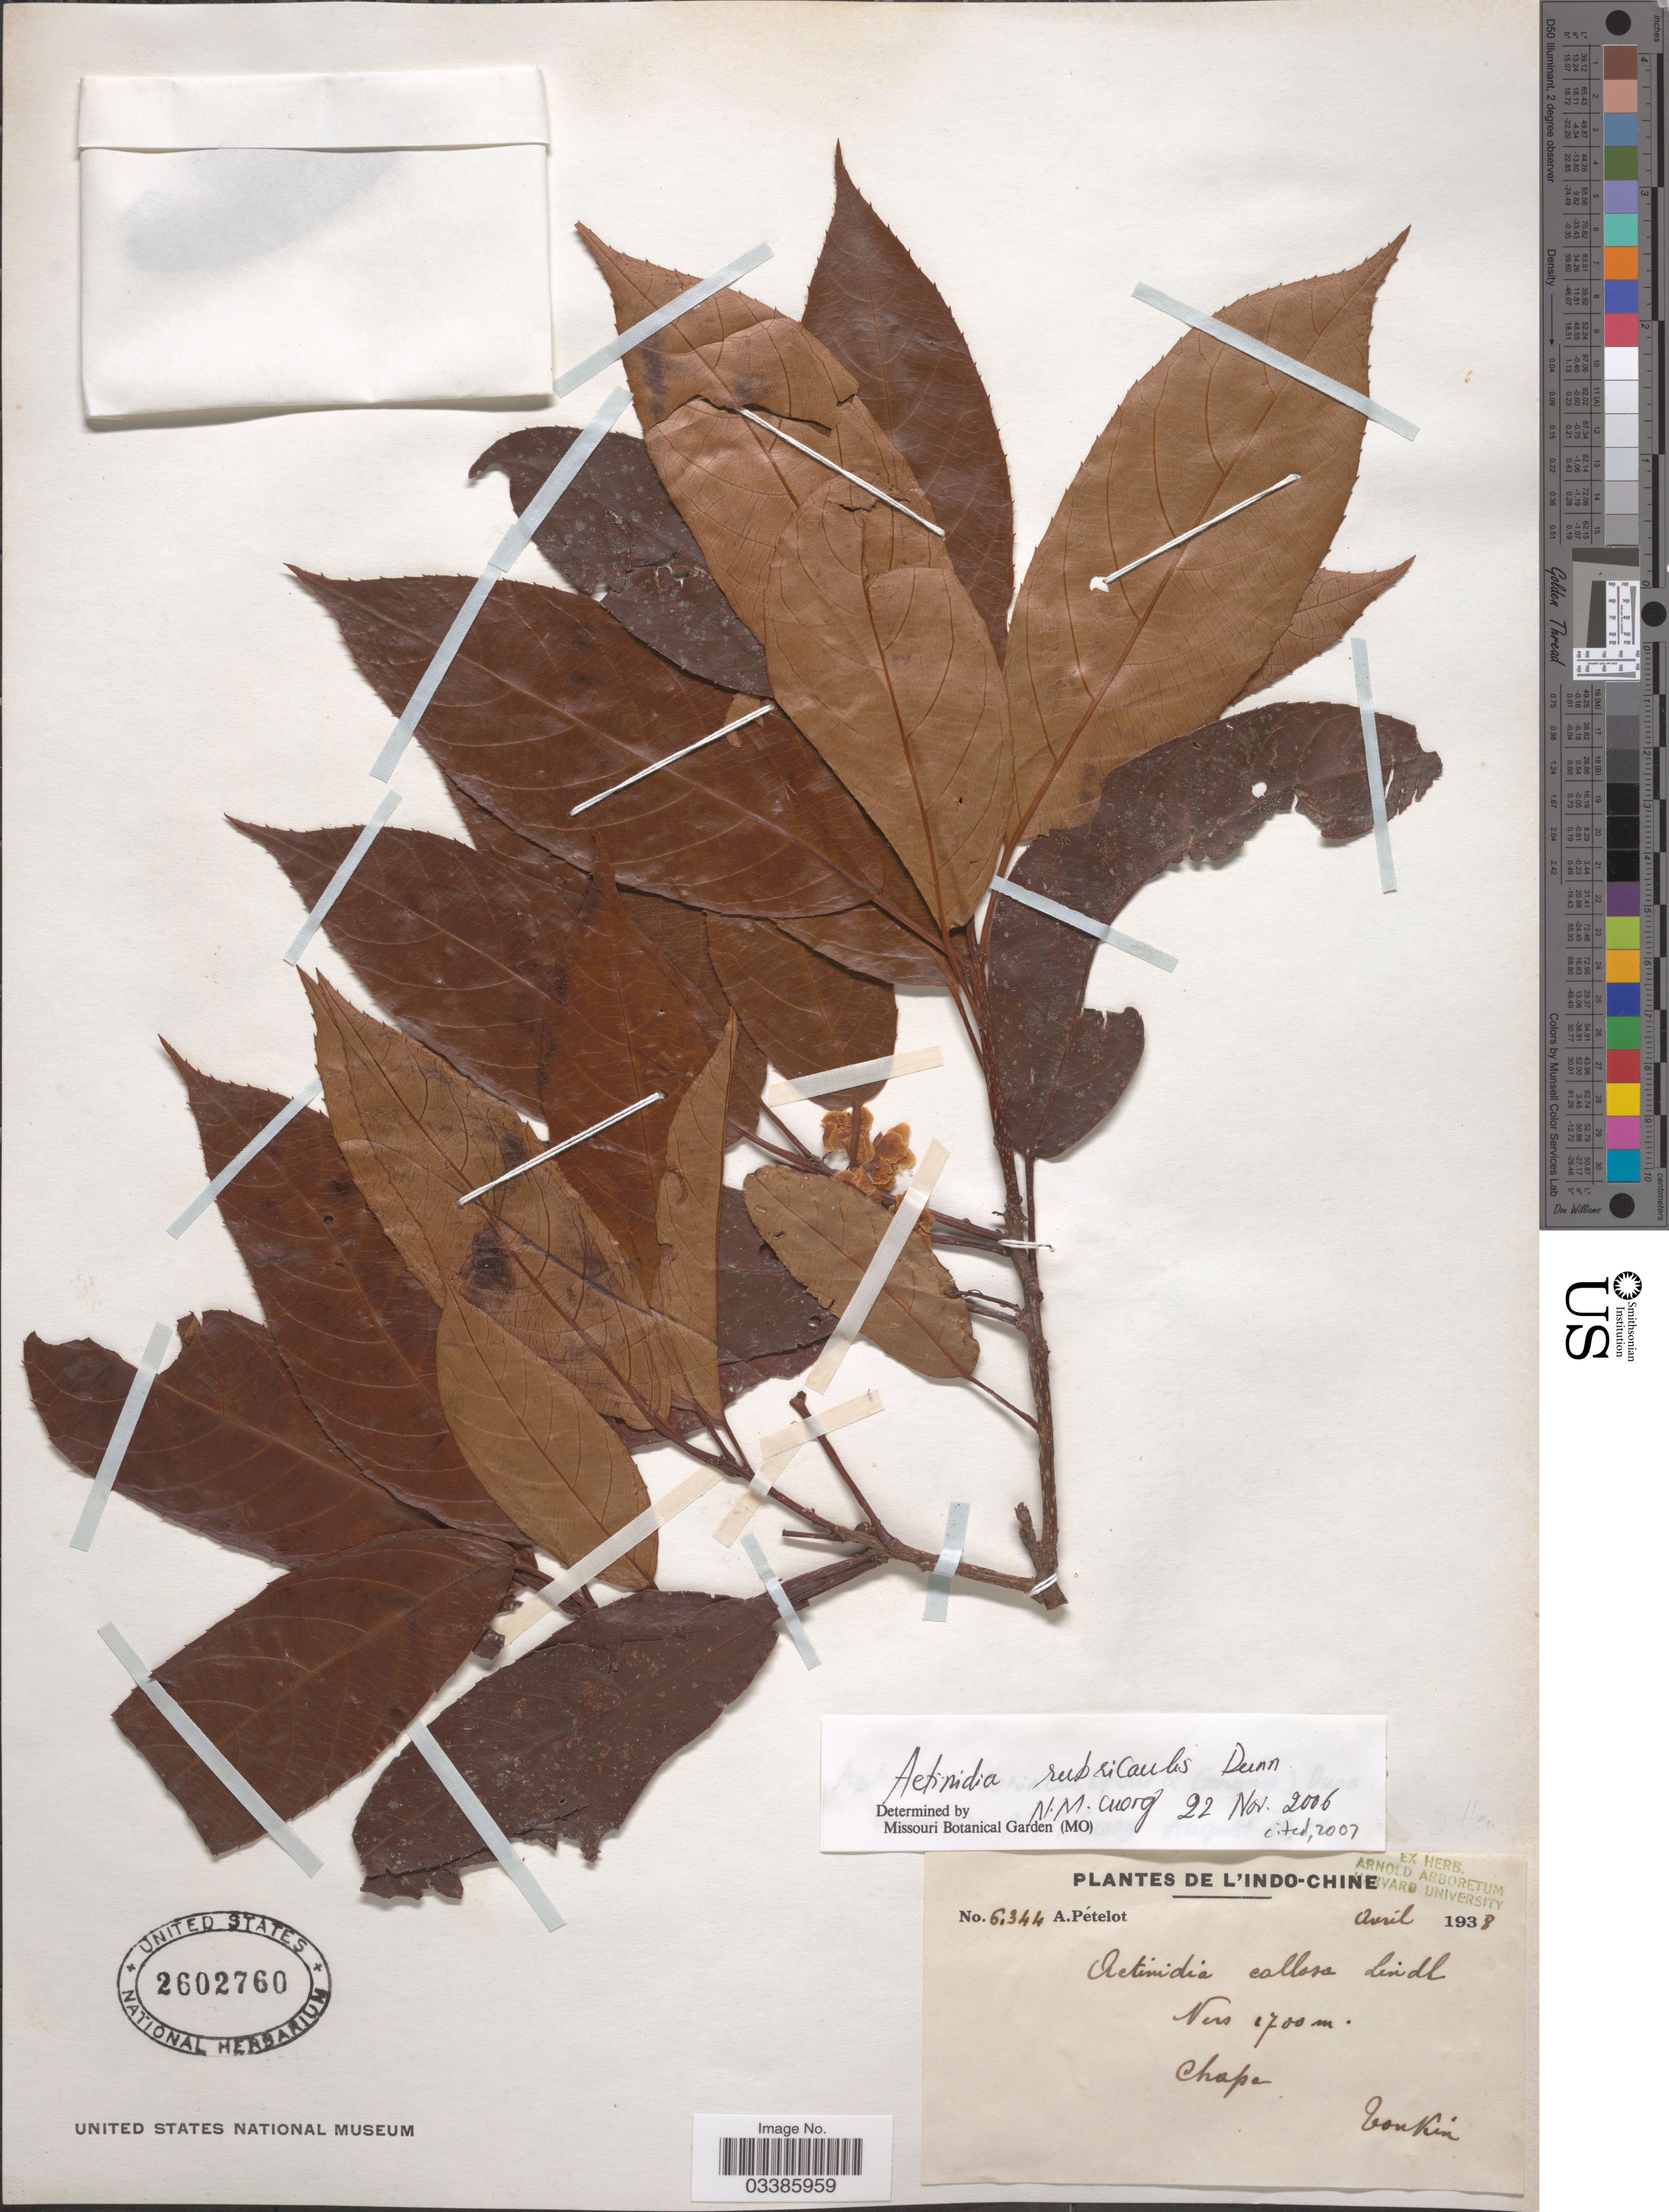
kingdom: Plantae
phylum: Tracheophyta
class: Magnoliopsida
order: Ericales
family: Actinidiaceae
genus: Actinidia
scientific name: Actinidia rubricaulis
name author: Dunn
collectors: A. Petelot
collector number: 6344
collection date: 1938-04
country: Vietnam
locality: Indo-Chine. Chapa, Tonkin.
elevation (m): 1700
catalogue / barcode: US 2602760